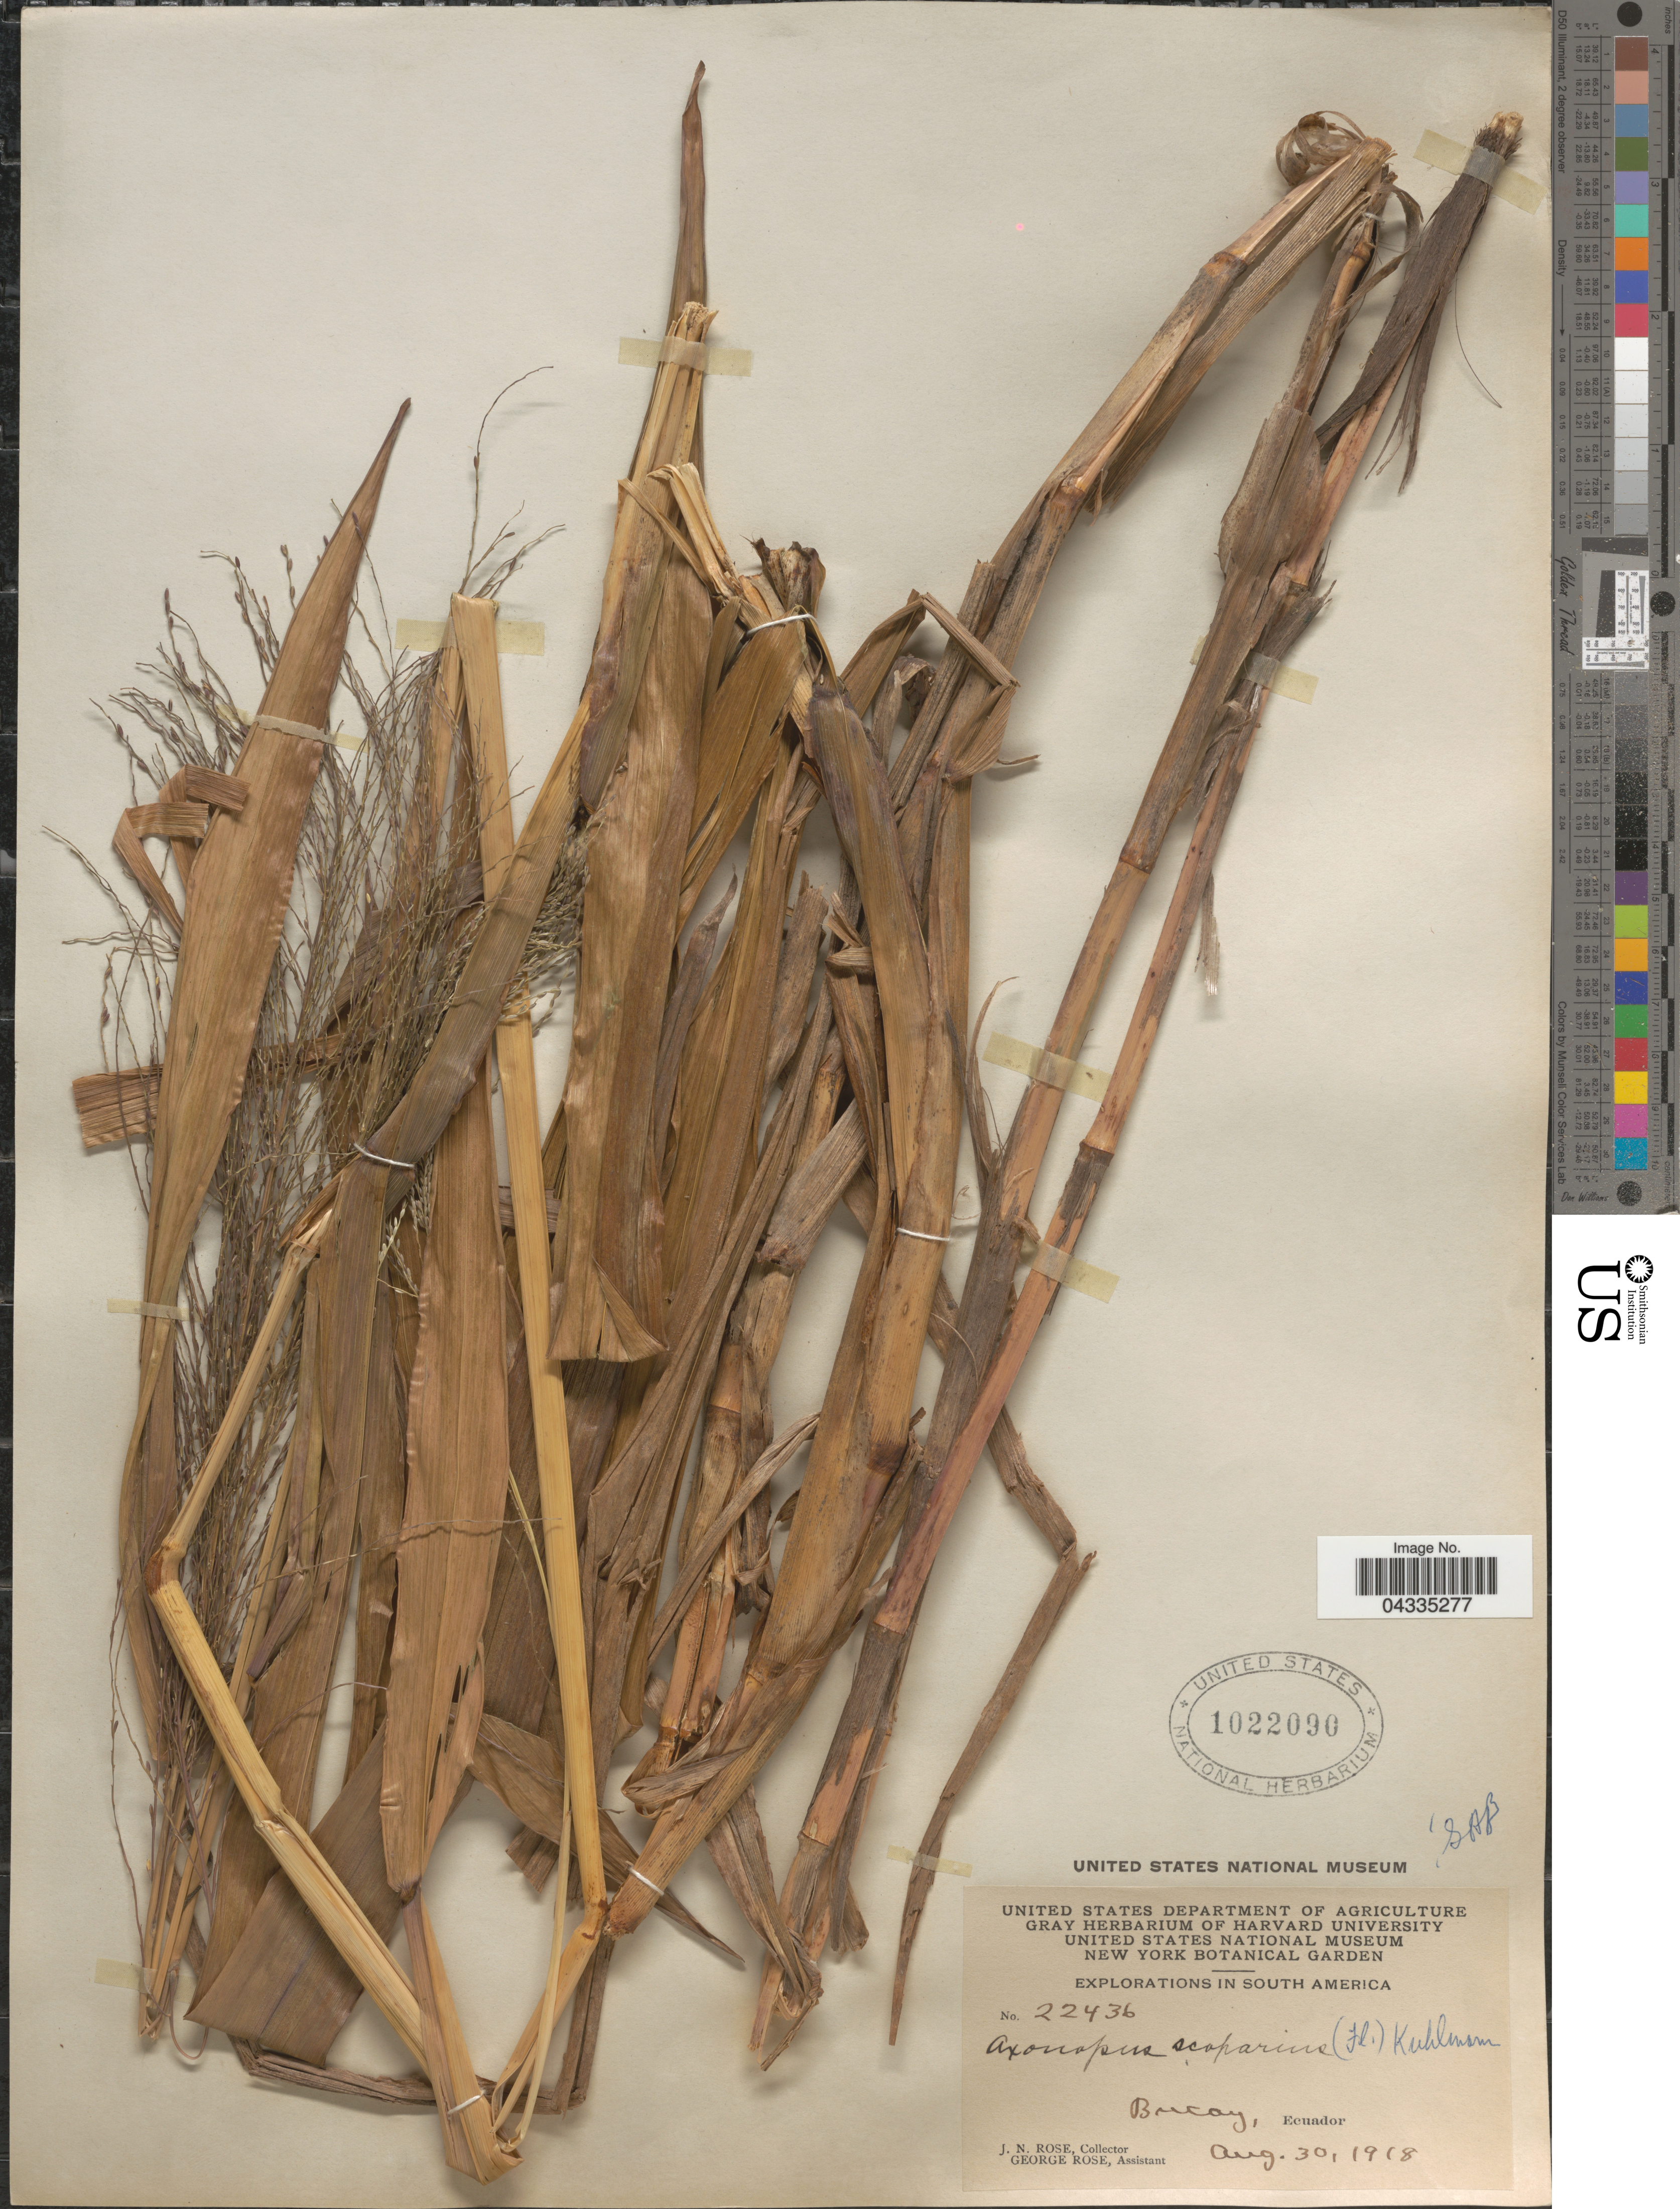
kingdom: Plantae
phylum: Tracheophyta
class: Liliopsida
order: Poales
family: Poaceae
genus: Axonopus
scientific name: Axonopus scoparius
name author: (Flüggé) Kuhlm.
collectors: J. N. Rose & G. Rose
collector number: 22436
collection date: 1918-08-30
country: Ecuador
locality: Explorations in South America. Bucay.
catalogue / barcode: US 1022090